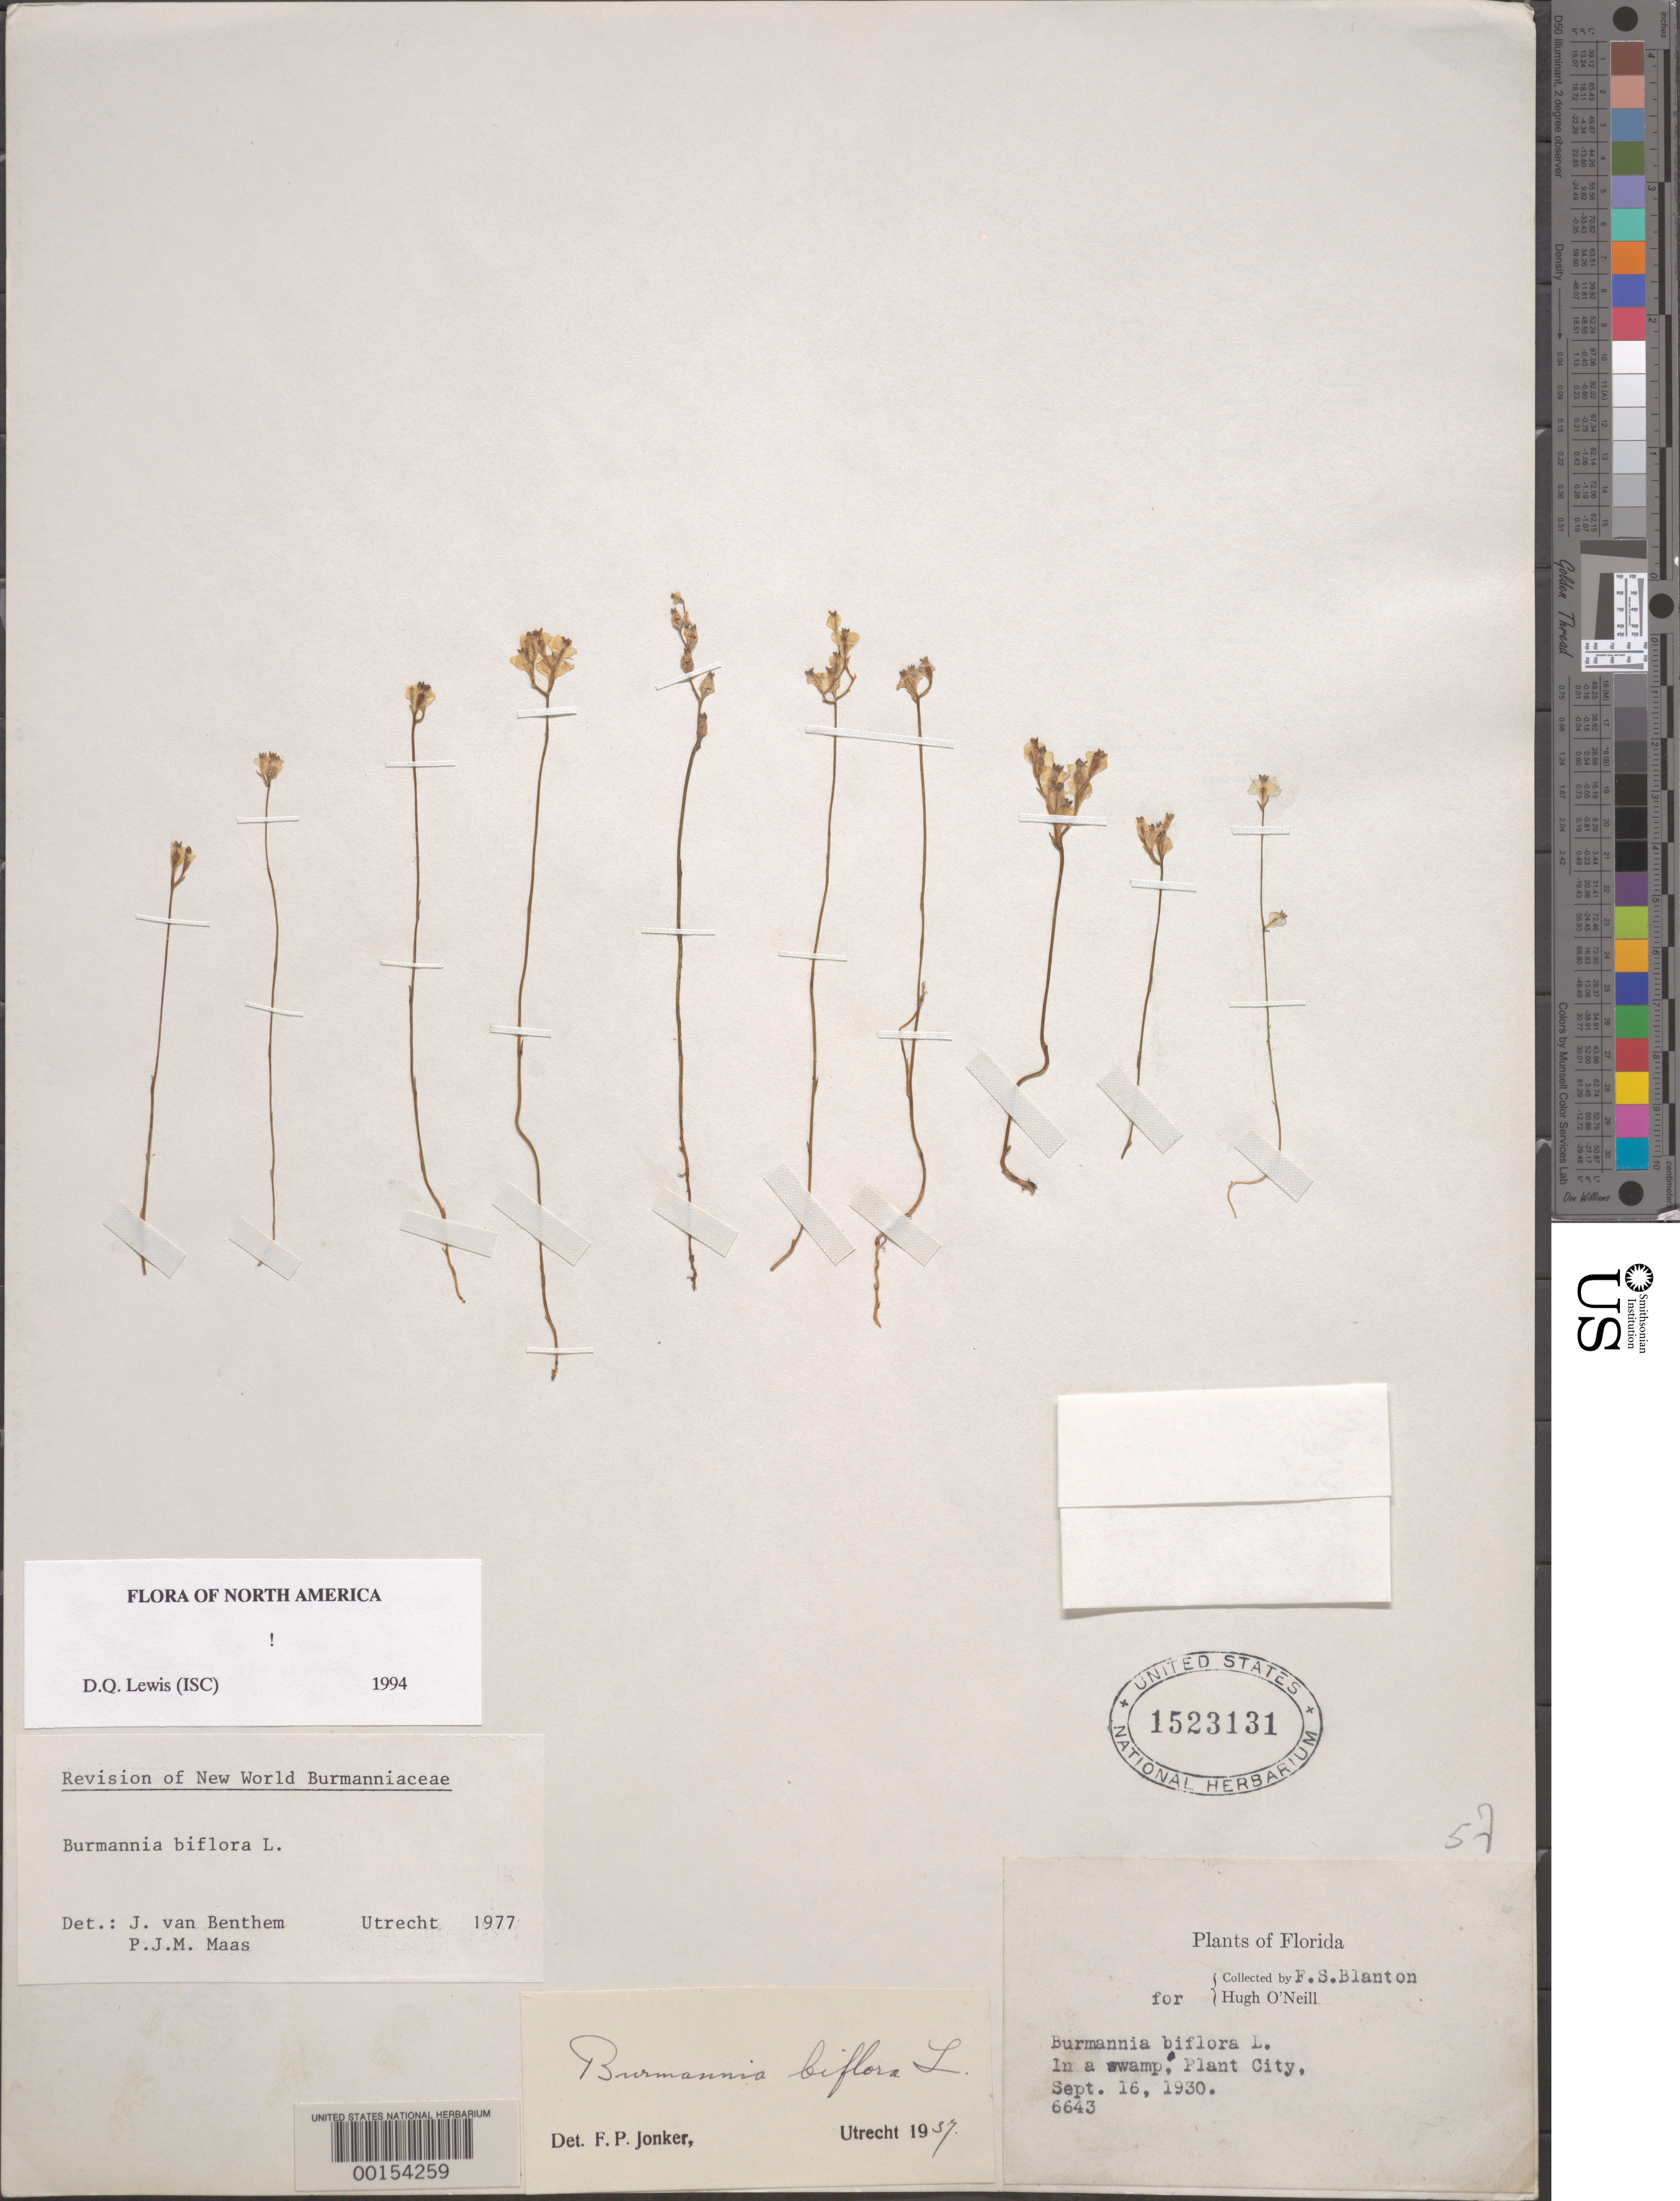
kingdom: Plantae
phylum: Tracheophyta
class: Liliopsida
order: Dioscoreales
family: Burmanniaceae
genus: Burmannia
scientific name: Burmannia biflora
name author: L.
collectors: F. S. Blanton & H. O'neil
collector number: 6643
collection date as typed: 16 Sep 1930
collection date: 1930-09-16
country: United States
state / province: Florida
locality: Plant city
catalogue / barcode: US 1523131